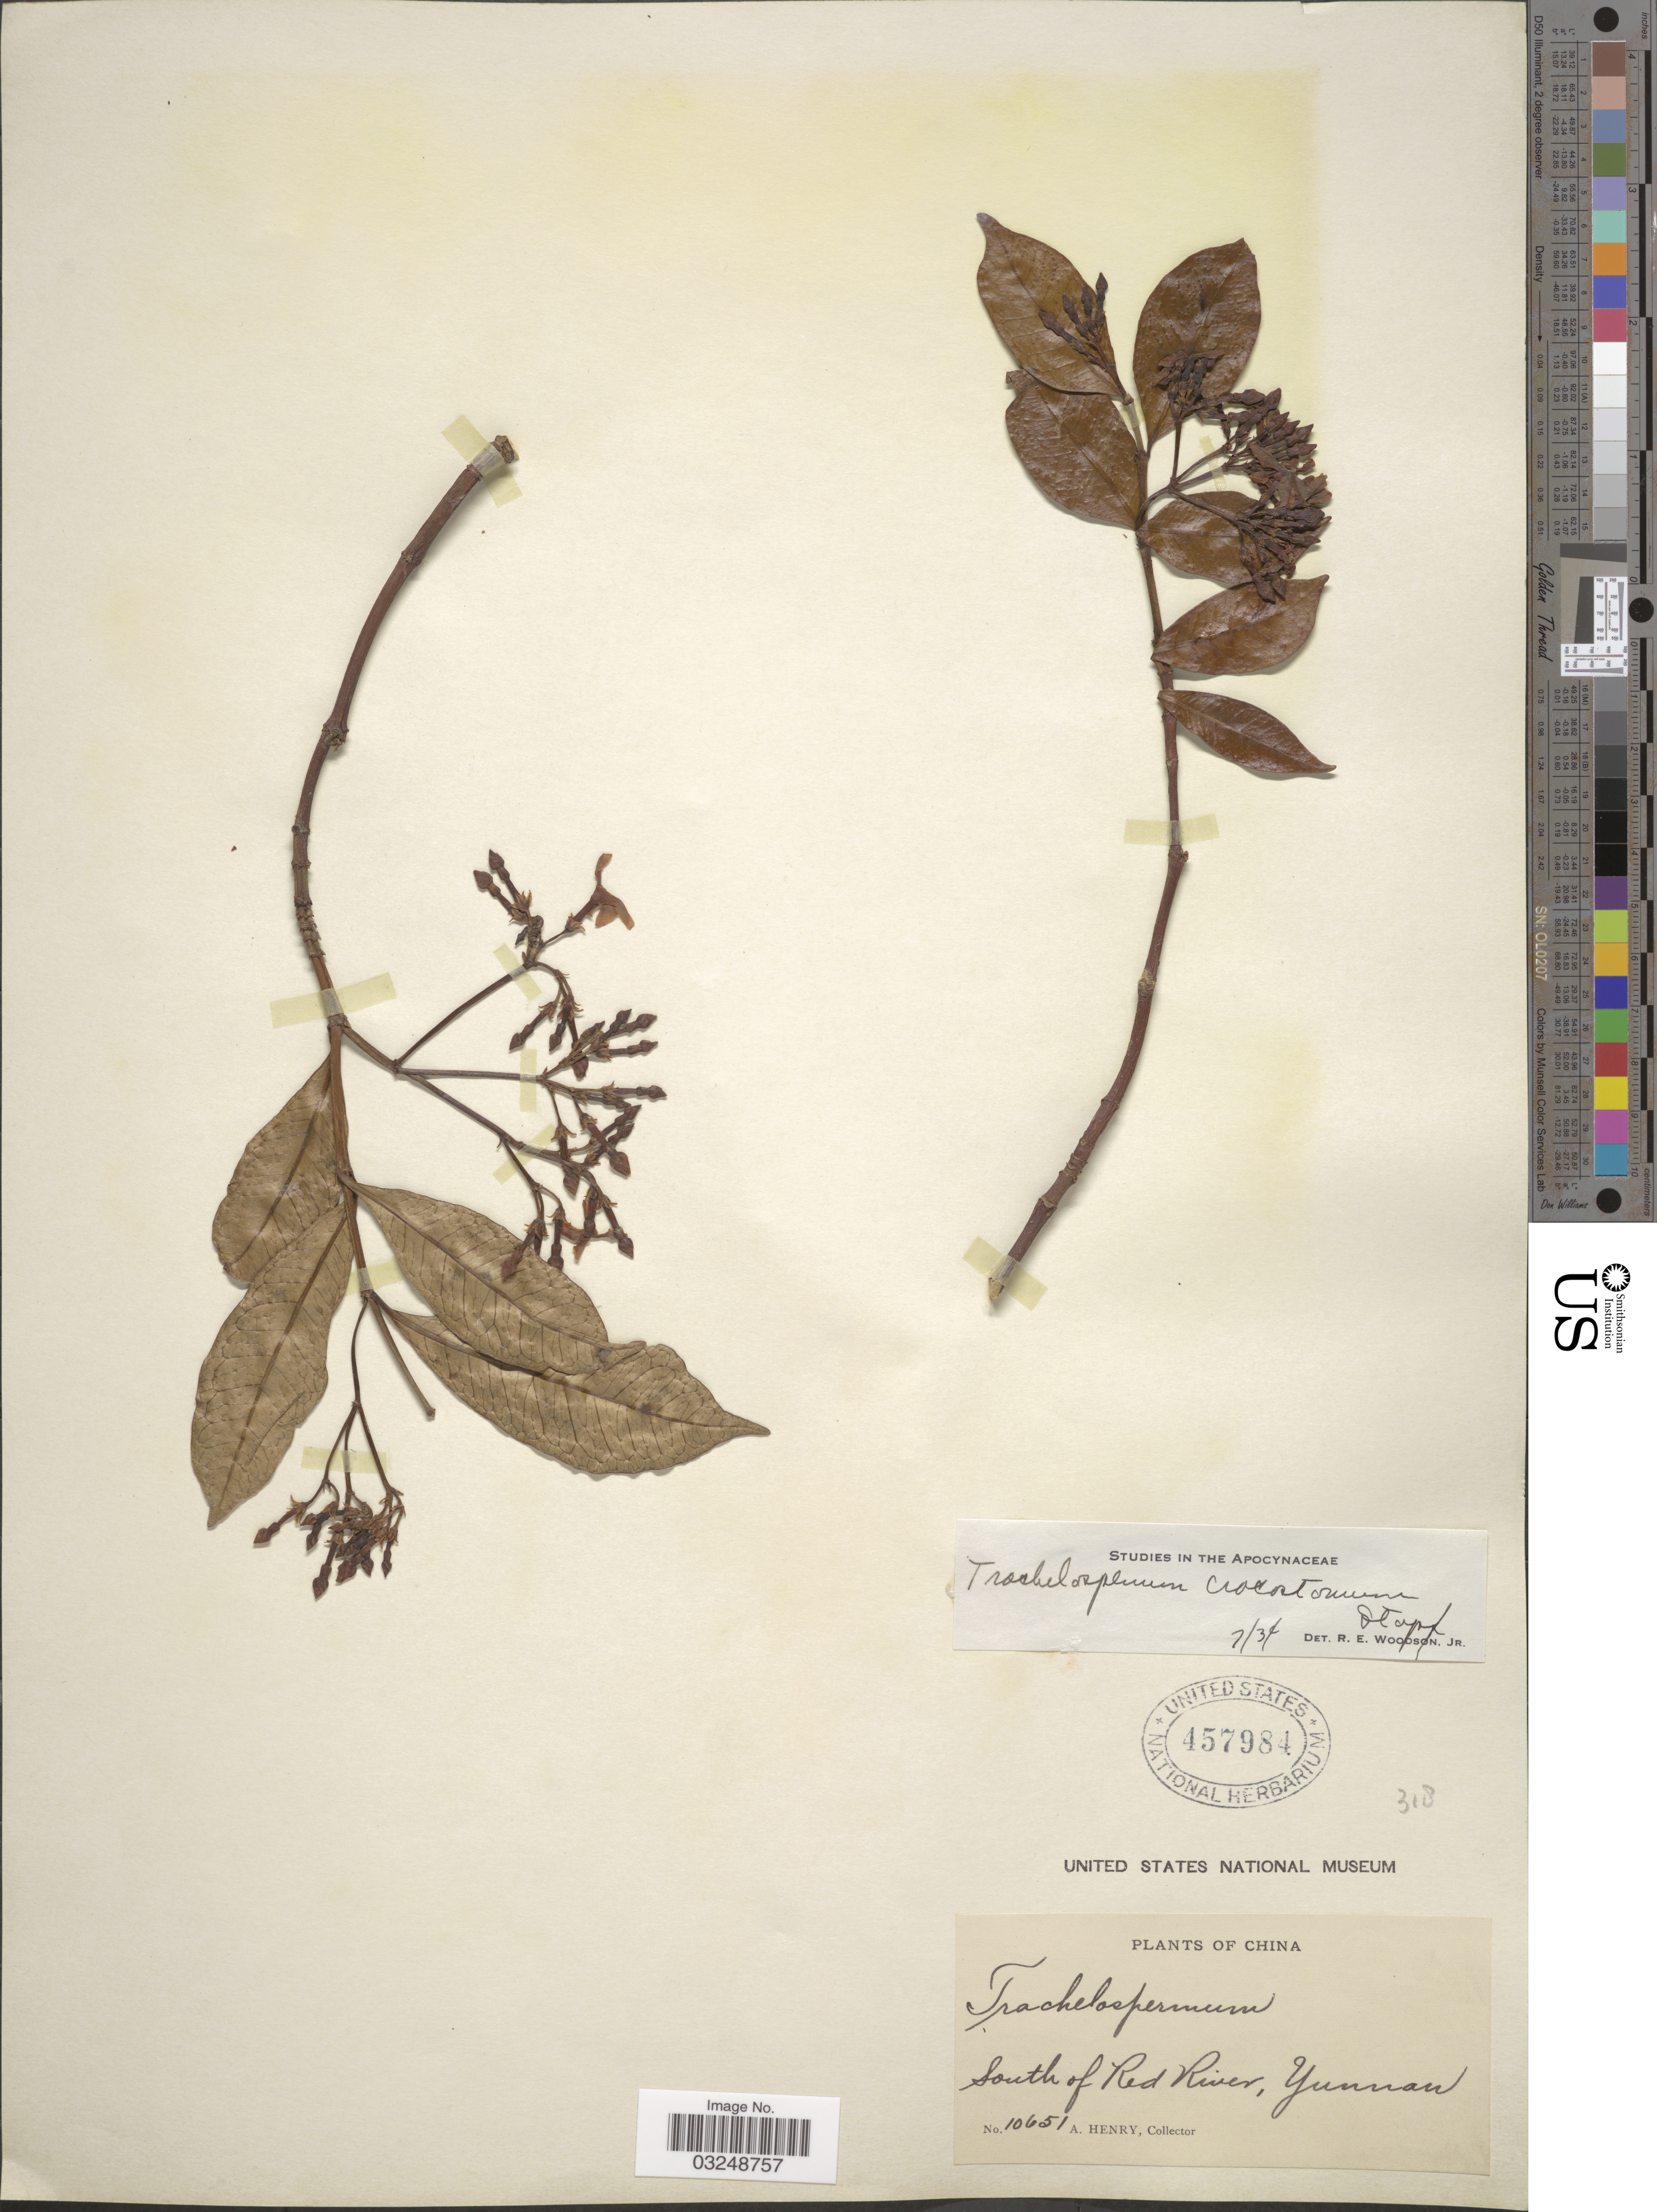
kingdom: Plantae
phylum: Tracheophyta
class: Magnoliopsida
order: Gentianales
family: Apocynaceae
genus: Trachelospermum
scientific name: Trachelospermum crocostomum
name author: Stapf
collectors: A. Henry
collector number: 10651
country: China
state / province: Yunnan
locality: South of Red River, Yunnan.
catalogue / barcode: US 457984